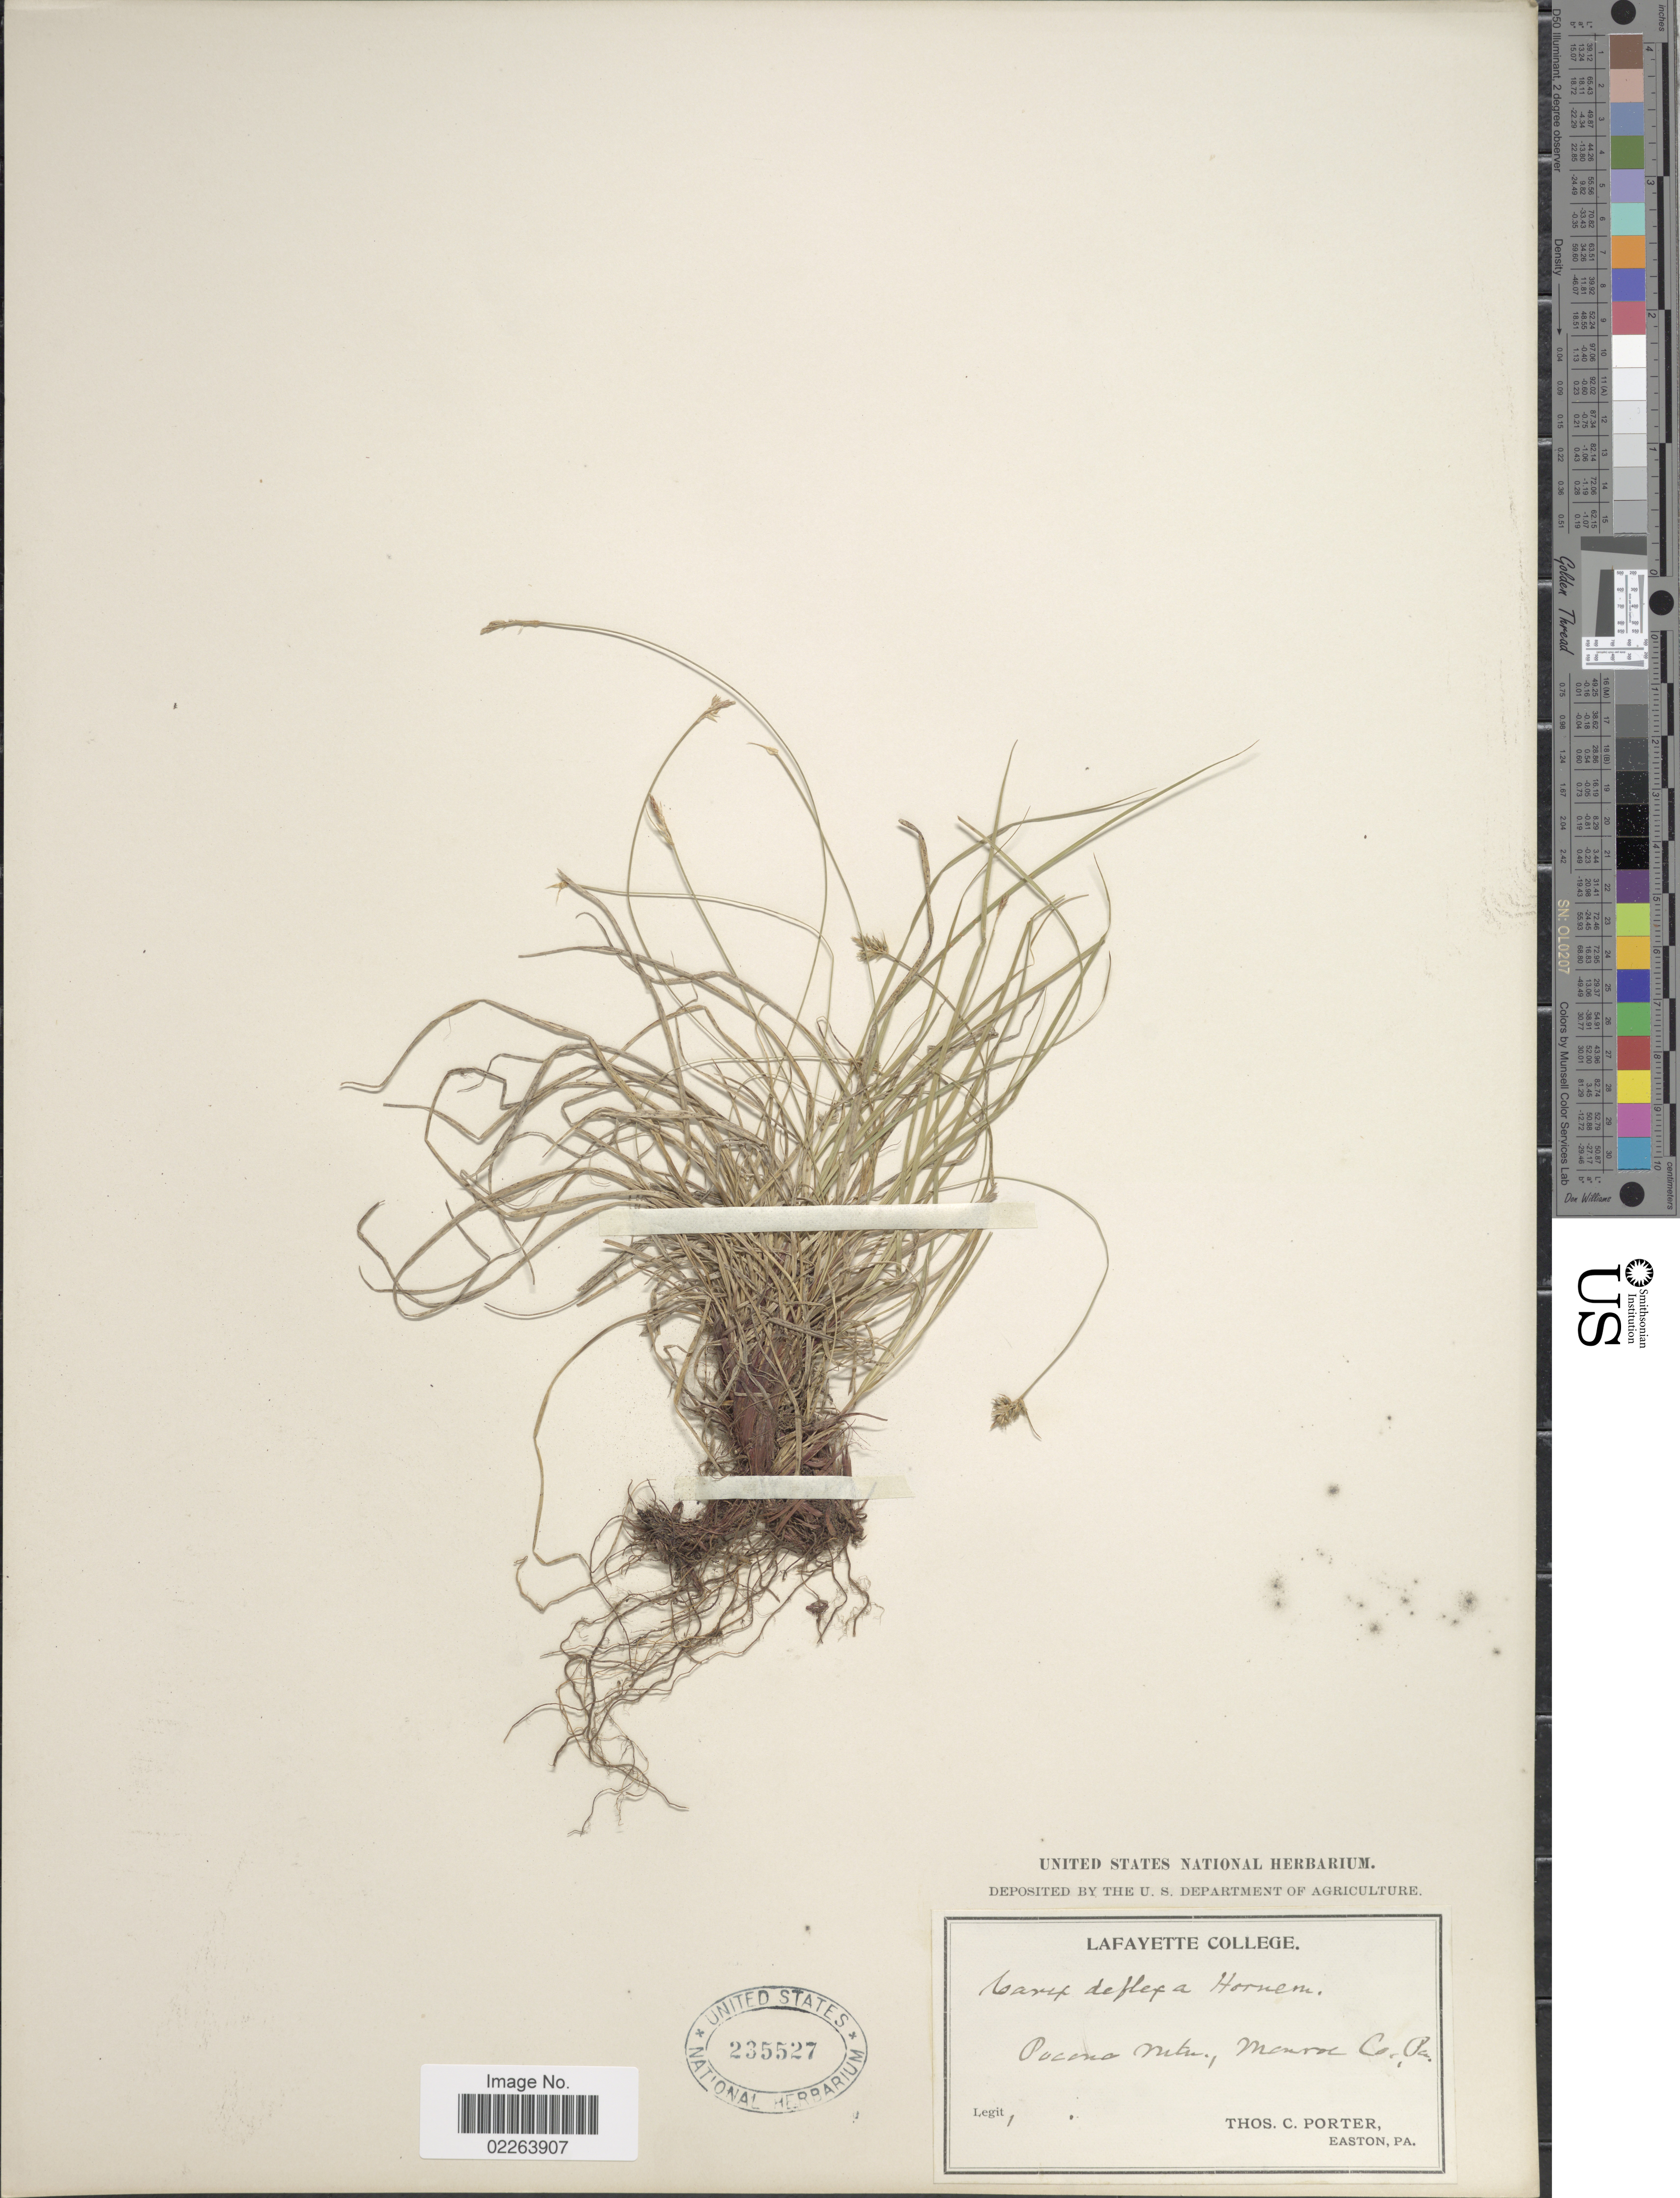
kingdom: Plantae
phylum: Tracheophyta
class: Liliopsida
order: Poales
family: Cyperaceae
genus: Carex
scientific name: Carex deflexa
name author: Hornem.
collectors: T. Porter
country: United States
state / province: Pennsylvania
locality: Pocono Mtn., Monroe Co.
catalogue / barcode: US 235527